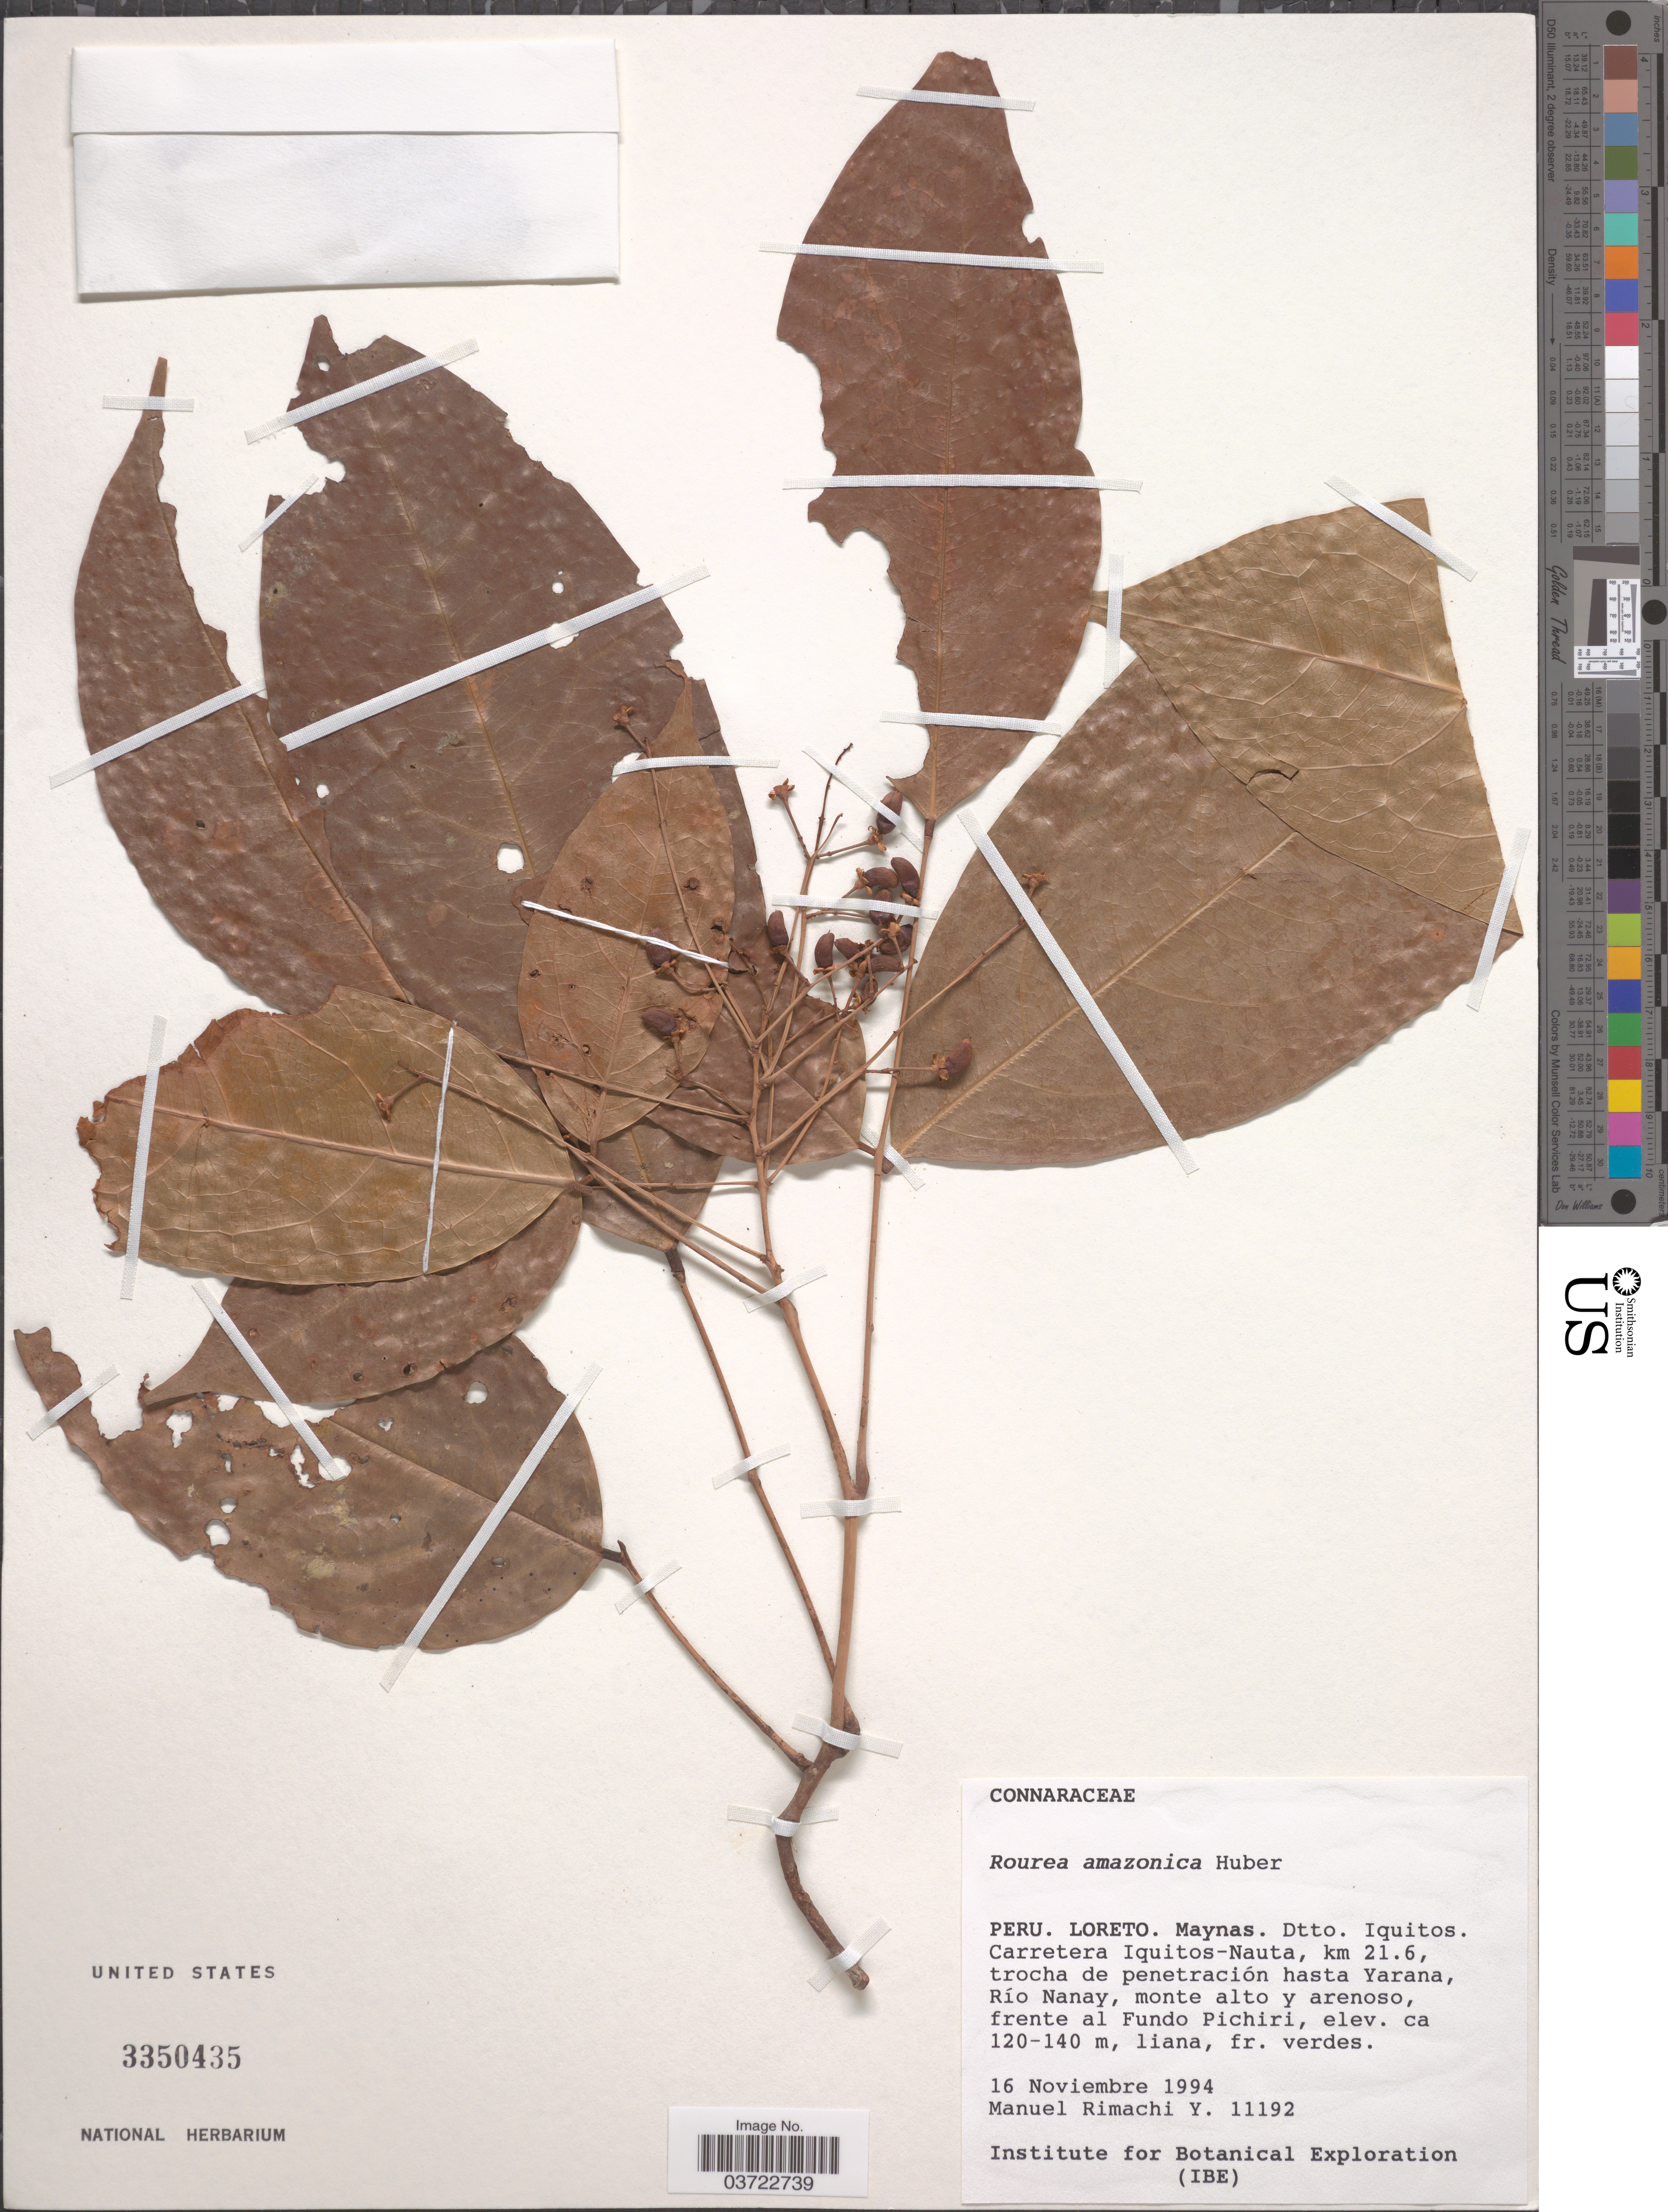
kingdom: Plantae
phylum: Tracheophyta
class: Magnoliopsida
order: Oxalidales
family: Connaraceae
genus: Rourea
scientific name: Rourea amazonica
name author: (Baker) Radlk.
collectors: M. Rimachi Y.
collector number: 11192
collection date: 1994-11-16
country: Peru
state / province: Loreto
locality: Maynas. Dtto. Iquitos. Carretera Iquitos-Nauta, km 21.6, trocha de penetración hasta Yarana, Río Nanay, monte alto y arenoso, frente al Fundo Pichiri.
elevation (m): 120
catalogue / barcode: US 3350435